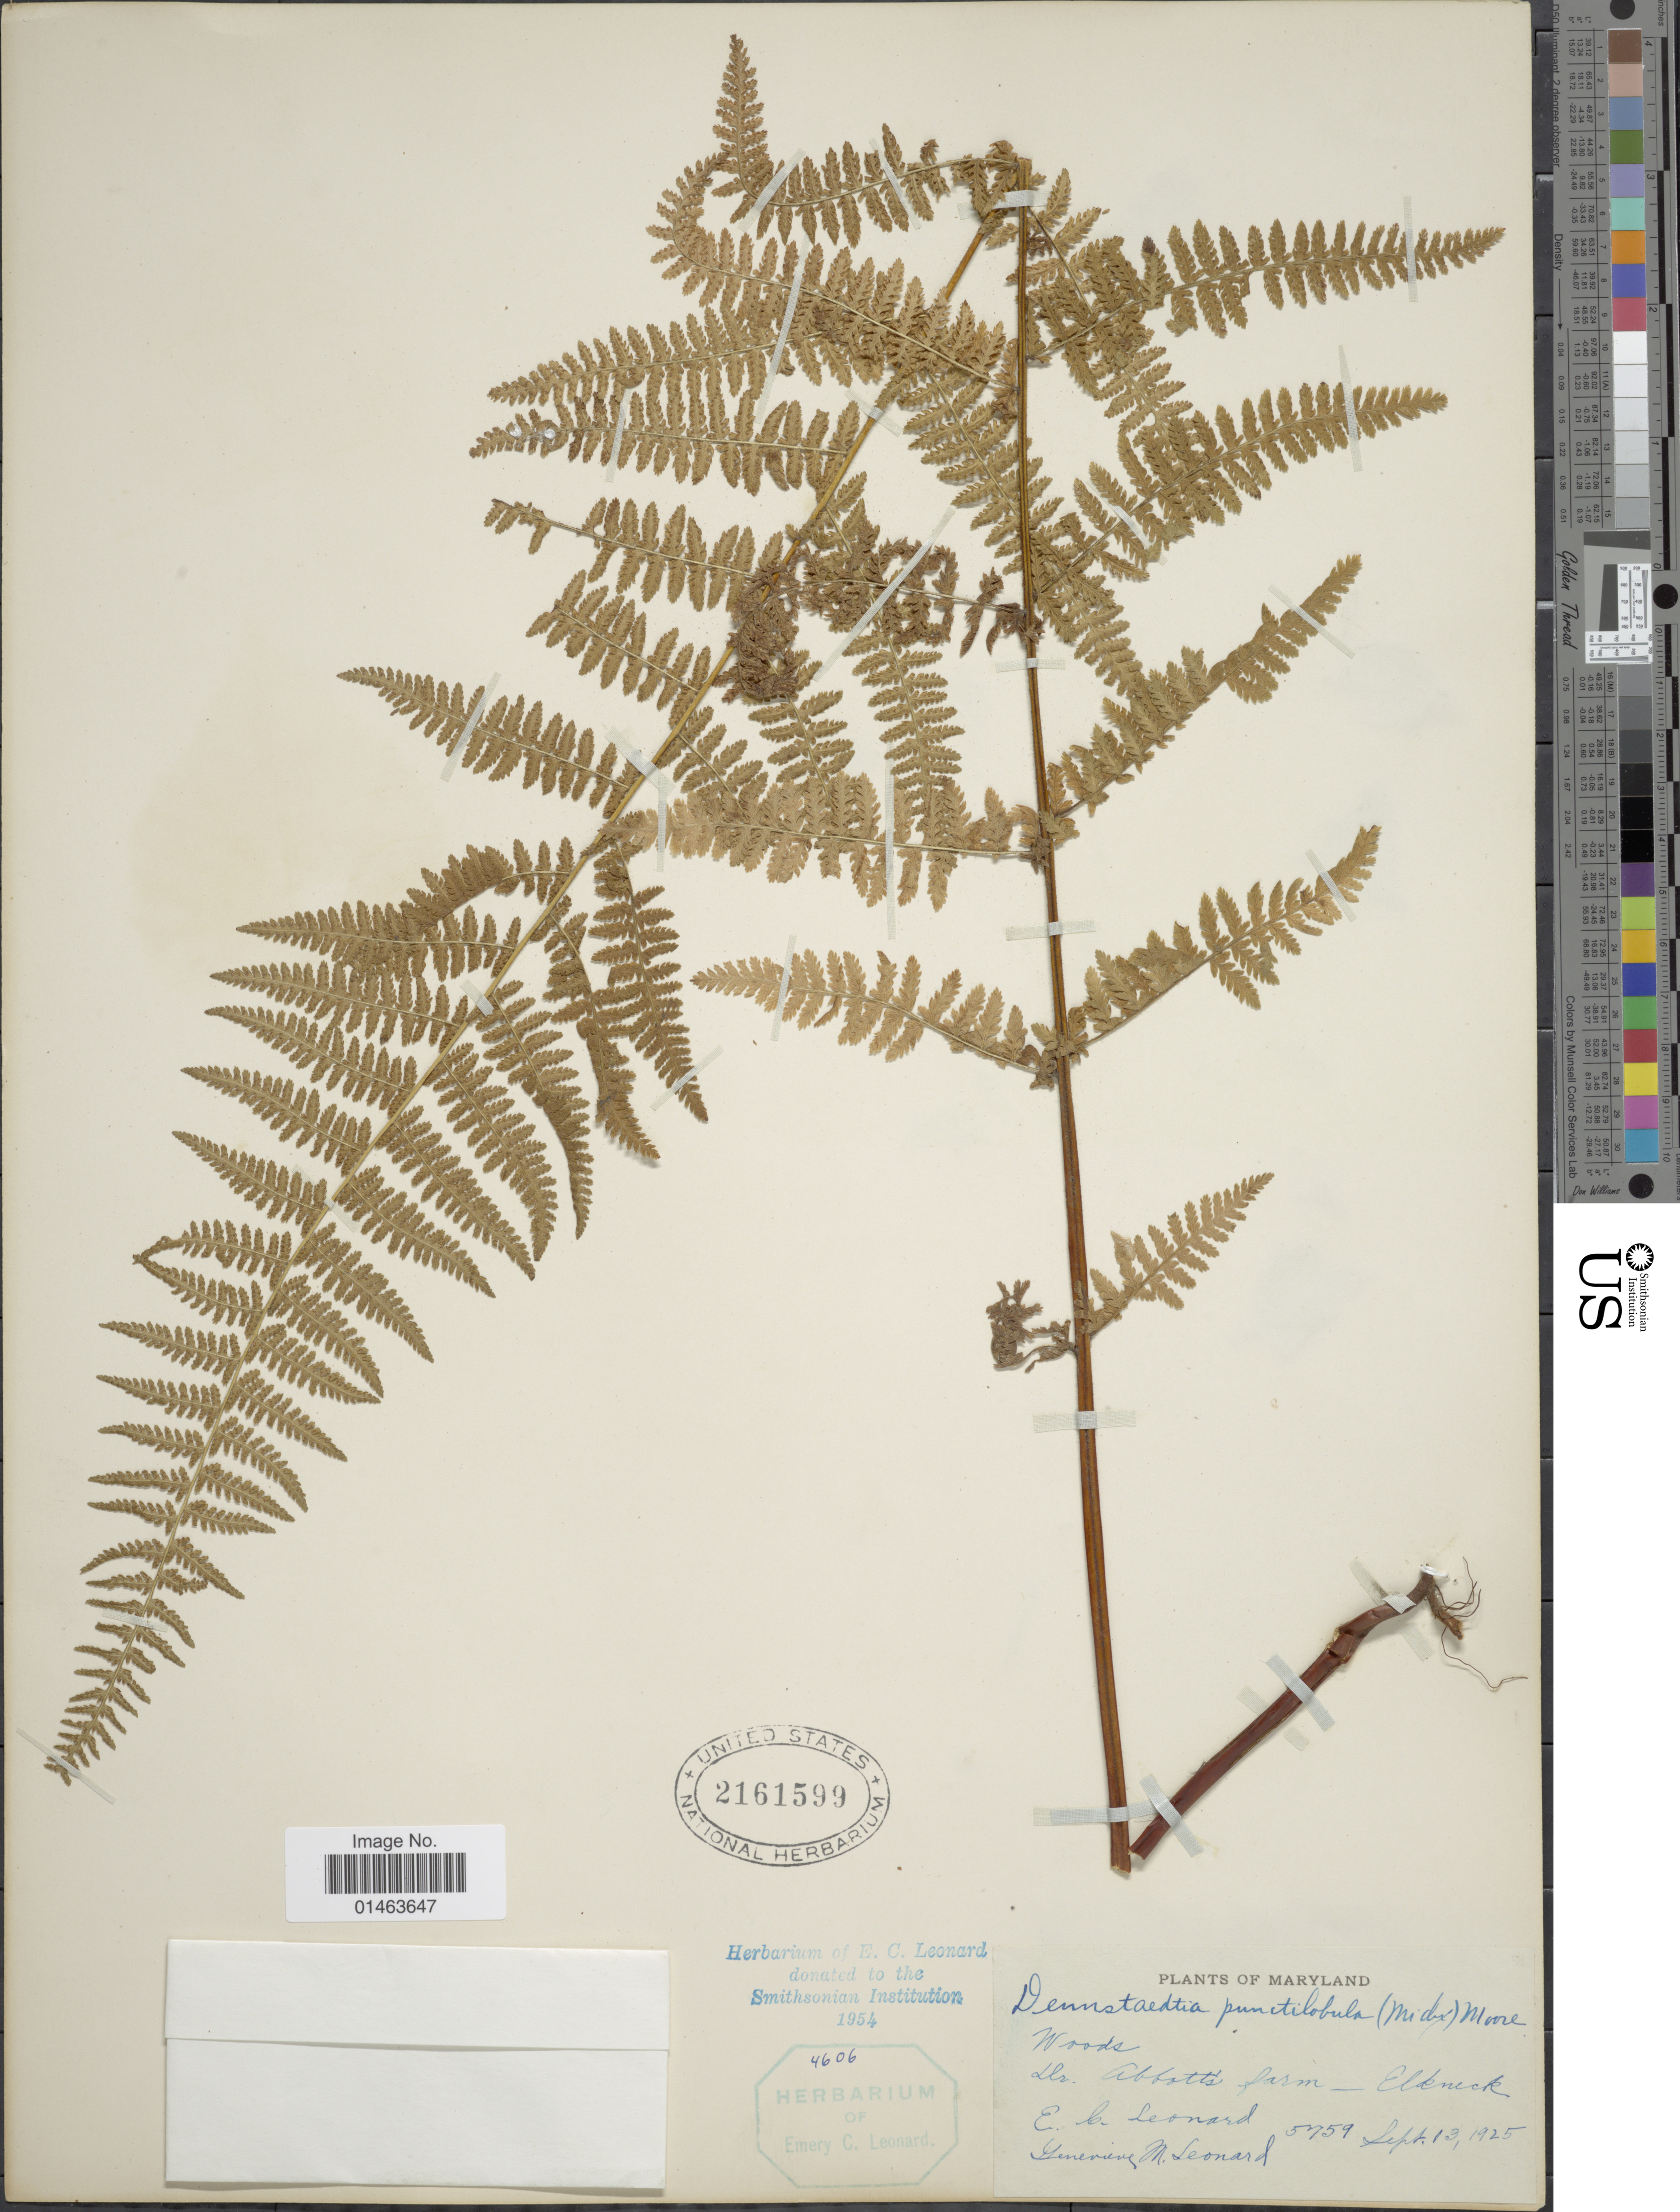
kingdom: Plantae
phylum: Tracheophyta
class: Polypodiopsida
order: Polypodiales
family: Dennstaedtiaceae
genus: Dennstaedtia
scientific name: Dennstaedtia punctilobula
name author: (Michx.) T. Moore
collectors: E. C. Leonard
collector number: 5759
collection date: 1925-09-13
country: United States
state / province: Maryland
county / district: Cecil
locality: Maryland, Woods Dr. Abbott's farm-Elkneck.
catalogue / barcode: US 2161599